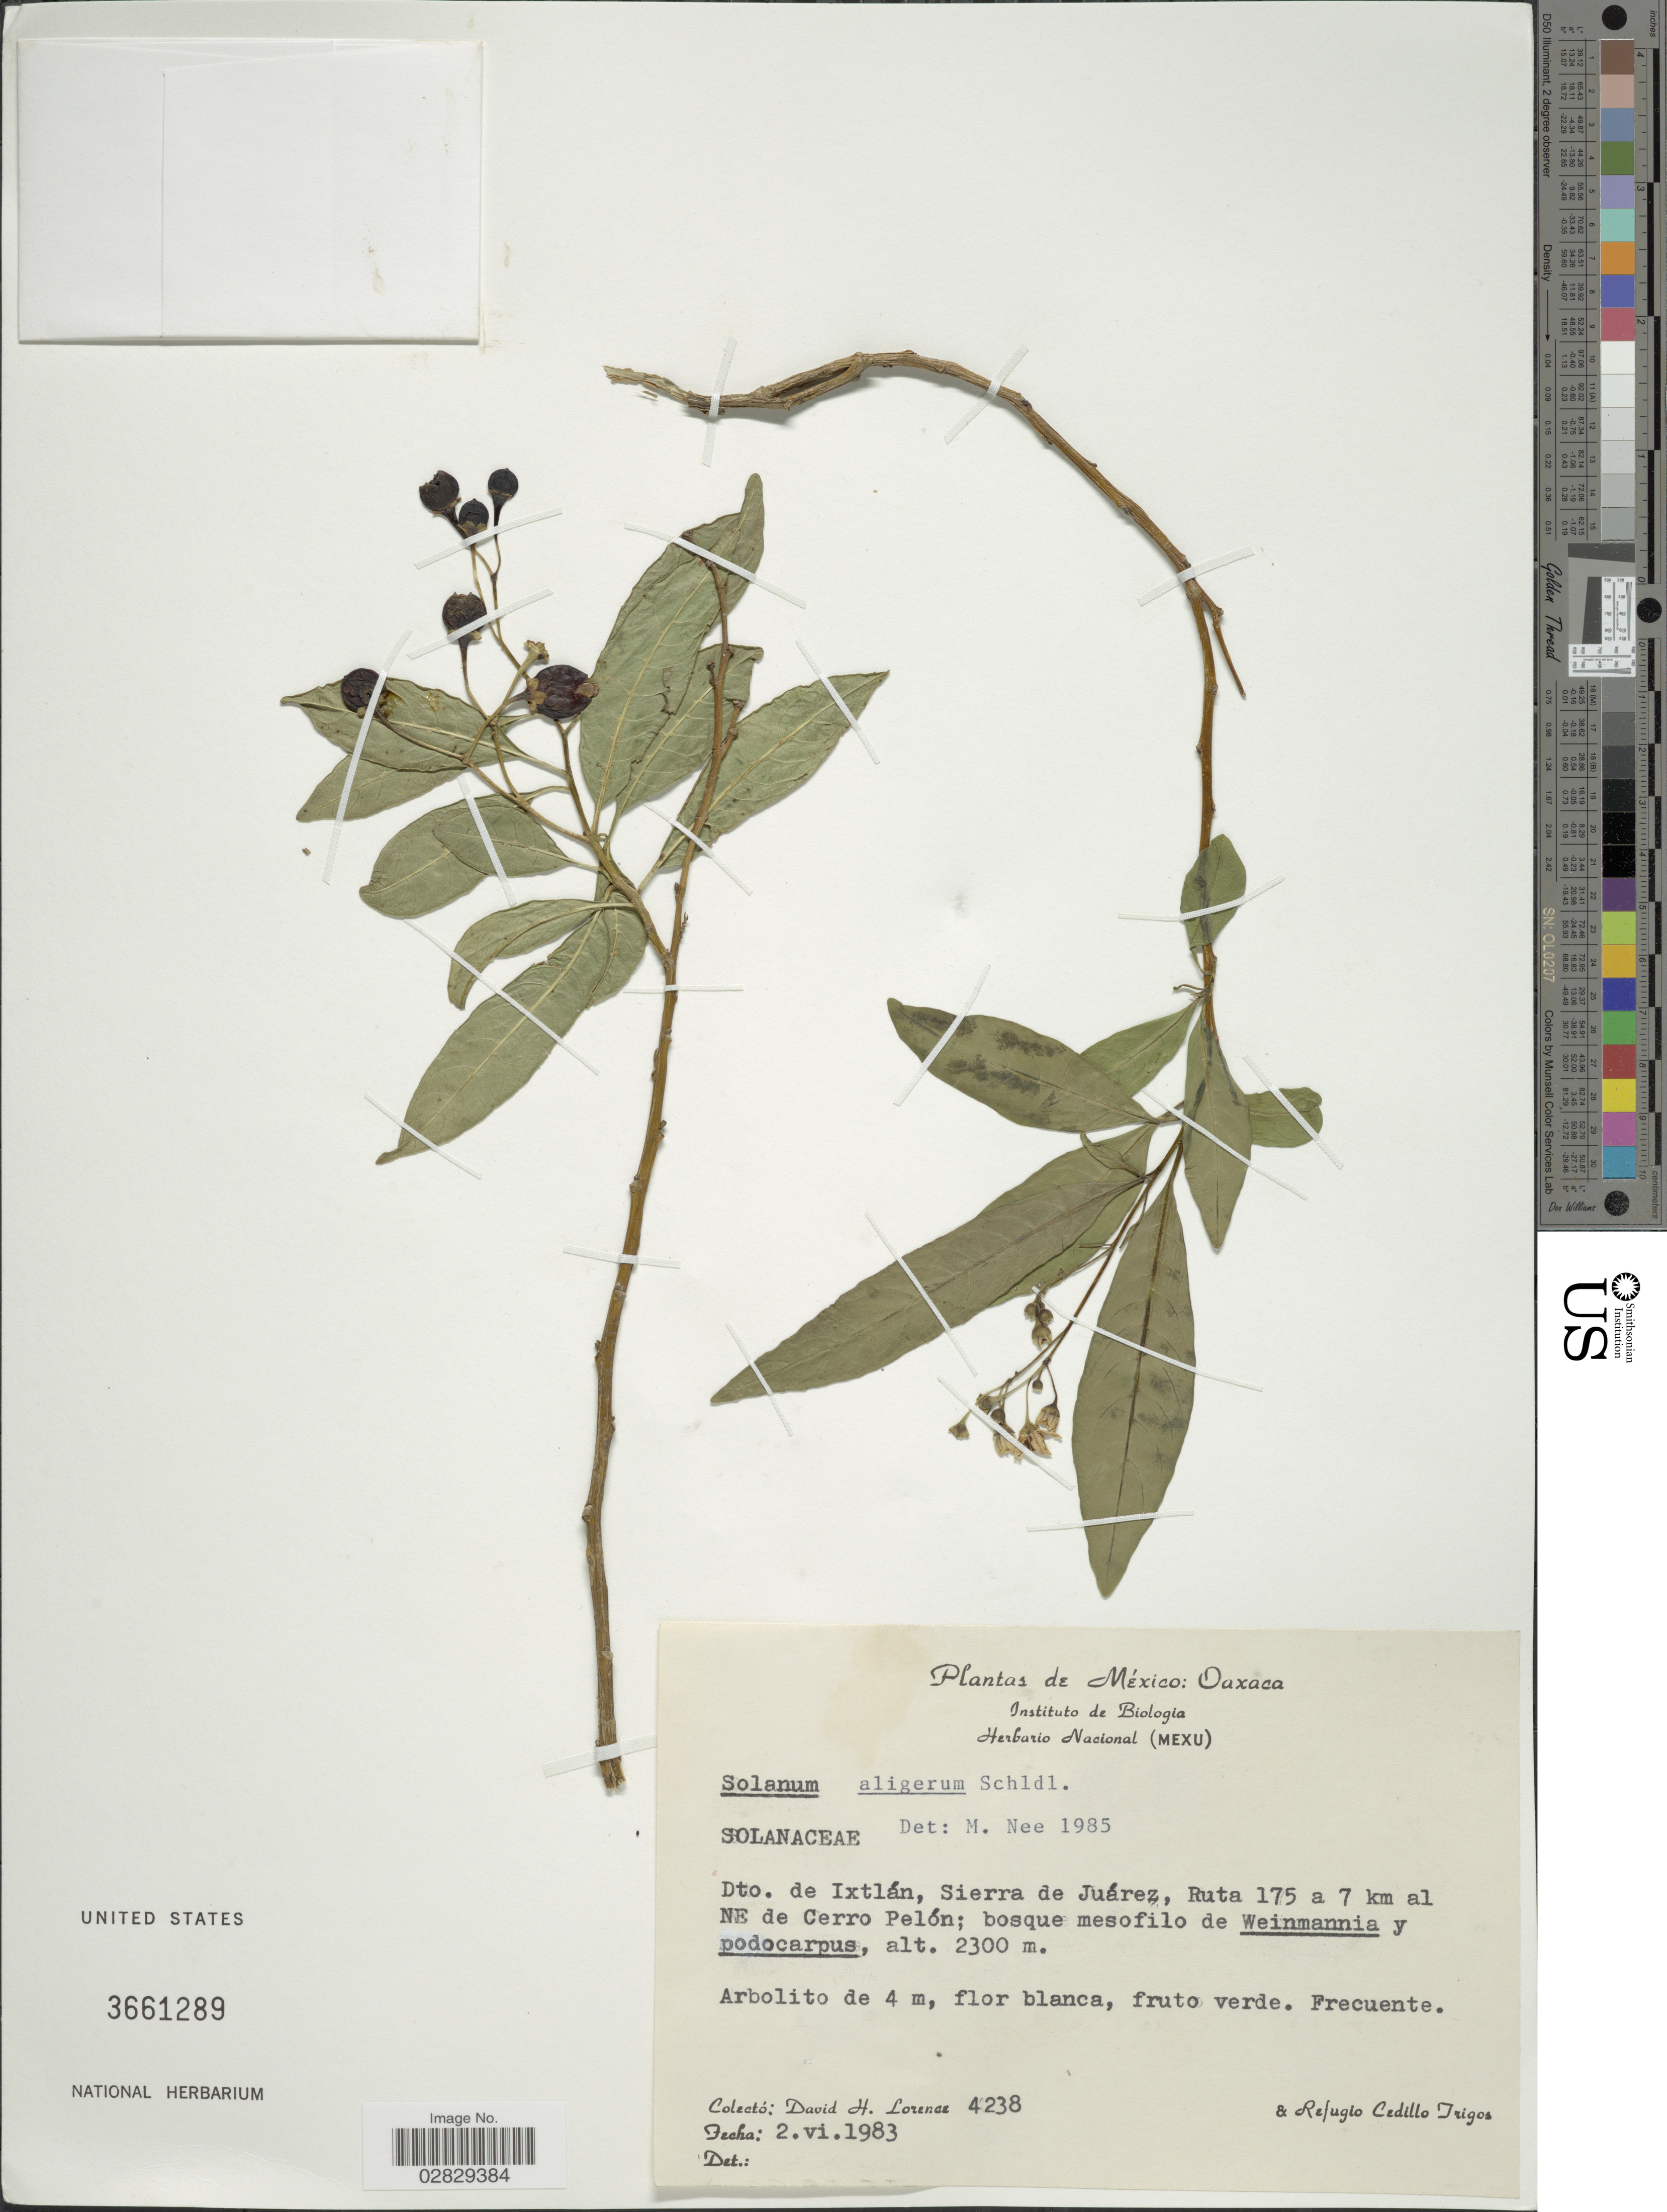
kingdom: Plantae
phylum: Tracheophyta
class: Magnoliopsida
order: Solanales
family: Solanaceae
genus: Solanum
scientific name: Solanum aligerum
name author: Schltdl.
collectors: D. Lorence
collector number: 4238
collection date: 1983-06-02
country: Mexico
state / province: Oaxaca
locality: Dto. de Ixtlán, Sierra de Juárez, Ruta 175 a 7 km al NE de Cerro Pelón.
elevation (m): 2300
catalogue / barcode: US 3661289